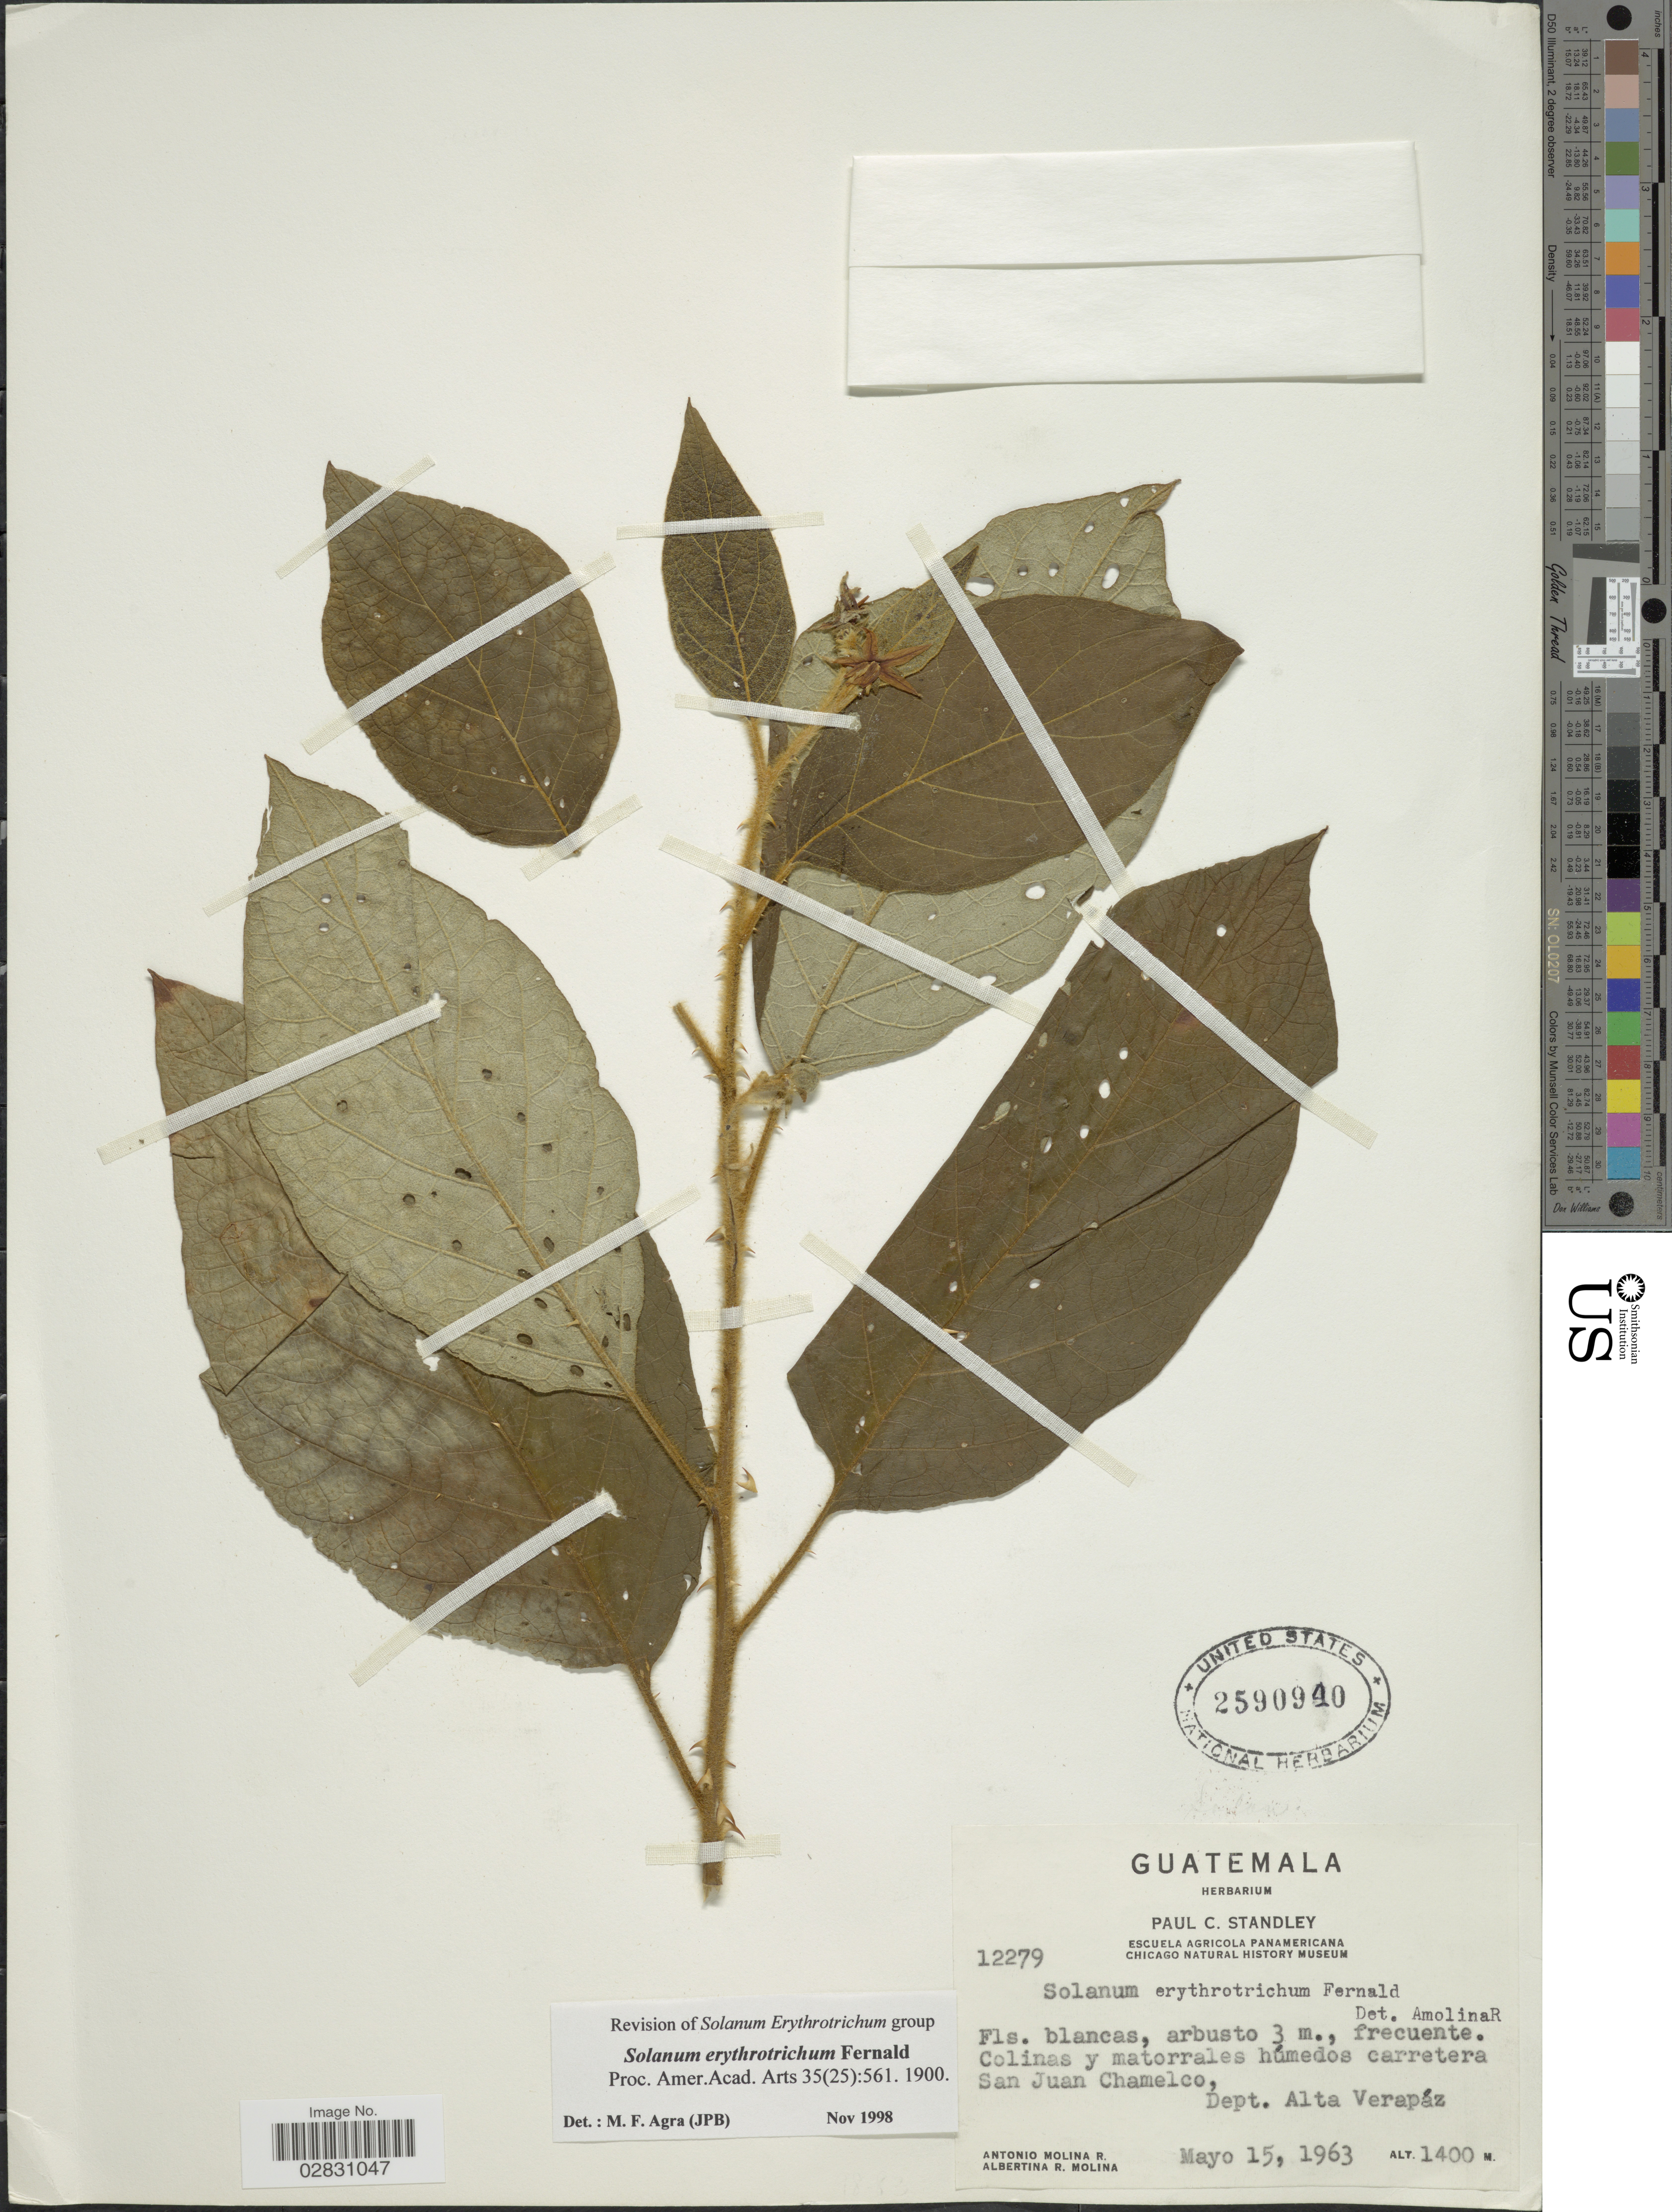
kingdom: Plantae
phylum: Tracheophyta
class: Magnoliopsida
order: Solanales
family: Solanaceae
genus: Solanum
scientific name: Solanum erythrotrichum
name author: Fernald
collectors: A. Molina R. & A. R. Molina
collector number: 12279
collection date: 1963-05-15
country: Guatemala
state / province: Alta Verapaz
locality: Colinas y matorrales húmedos carretera San Juan Chamelco, Dept. Alta Verapáz.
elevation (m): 1400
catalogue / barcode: US 2590940